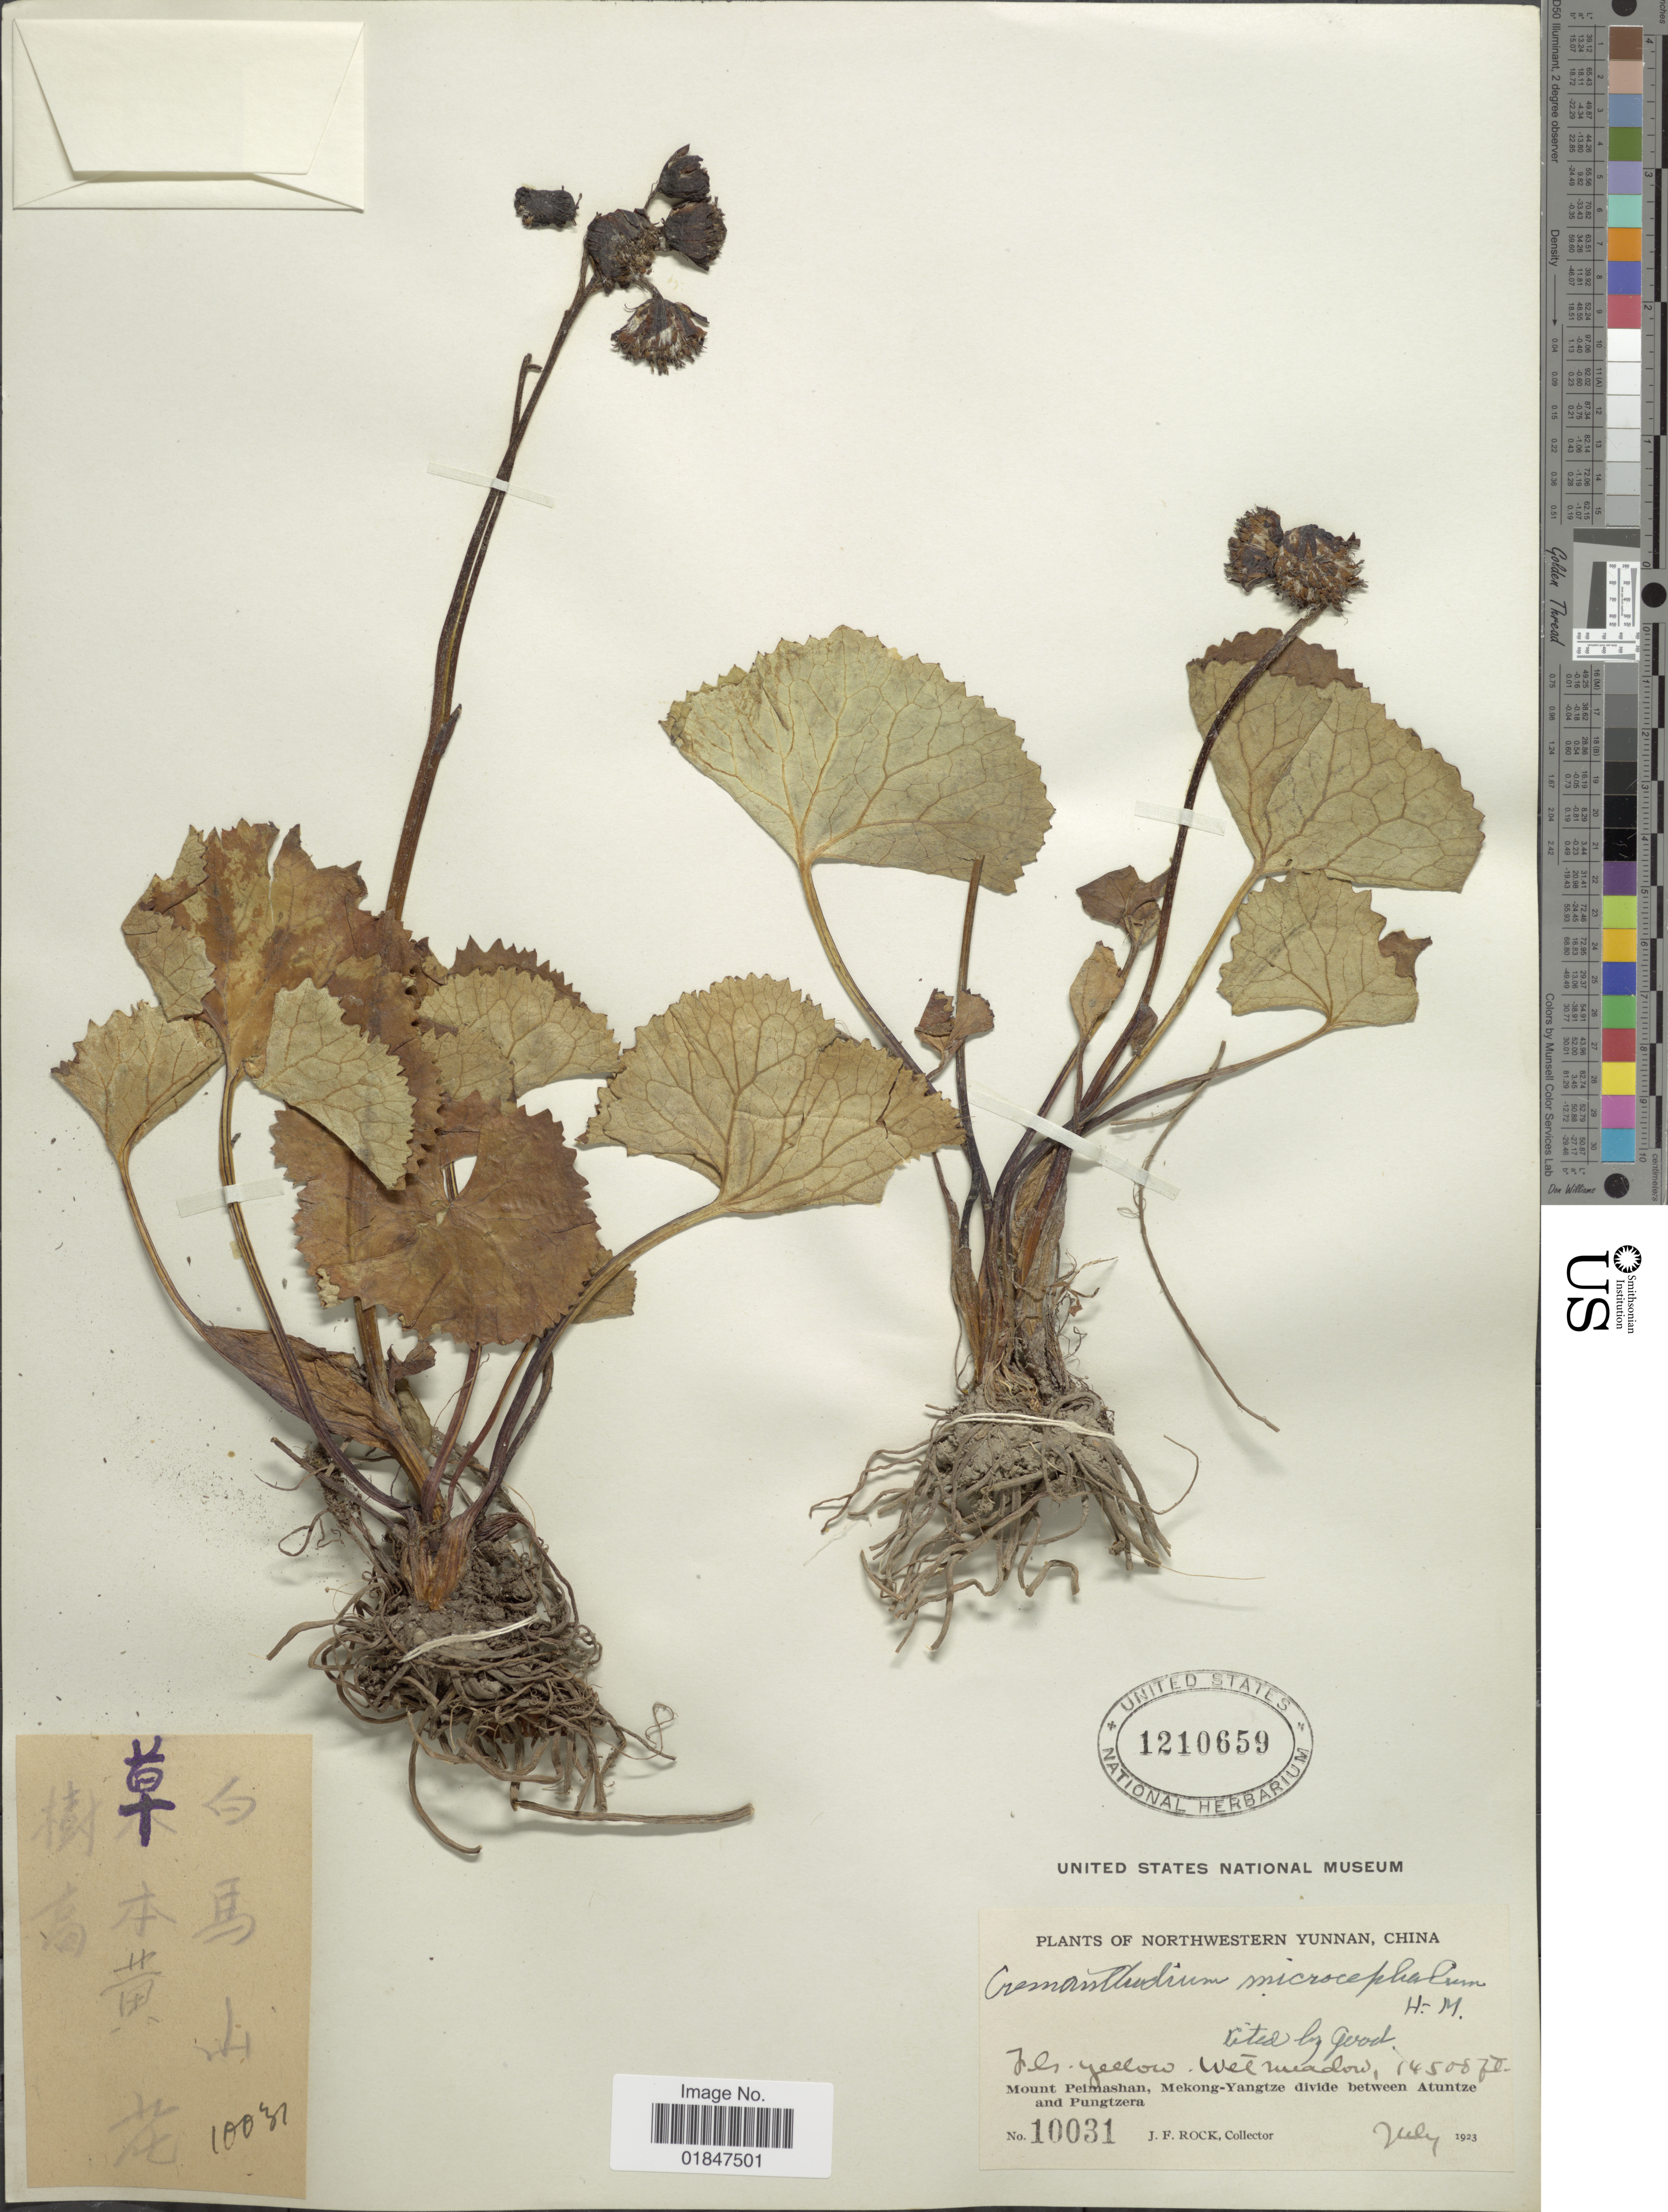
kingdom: Plantae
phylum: Tracheophyta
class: Magnoliopsida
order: Asterales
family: Asteraceae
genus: Cremanthodium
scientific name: Cremanthodium microcephala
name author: Hand.-Mazz.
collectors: J. Rock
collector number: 10031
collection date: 1923-07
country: China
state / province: Yunnan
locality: Northwestern Yunnan, Mount Peimashan, Mekong-Yangtze divide between Atuntze and Pungtzera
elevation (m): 4420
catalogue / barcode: US 1210659